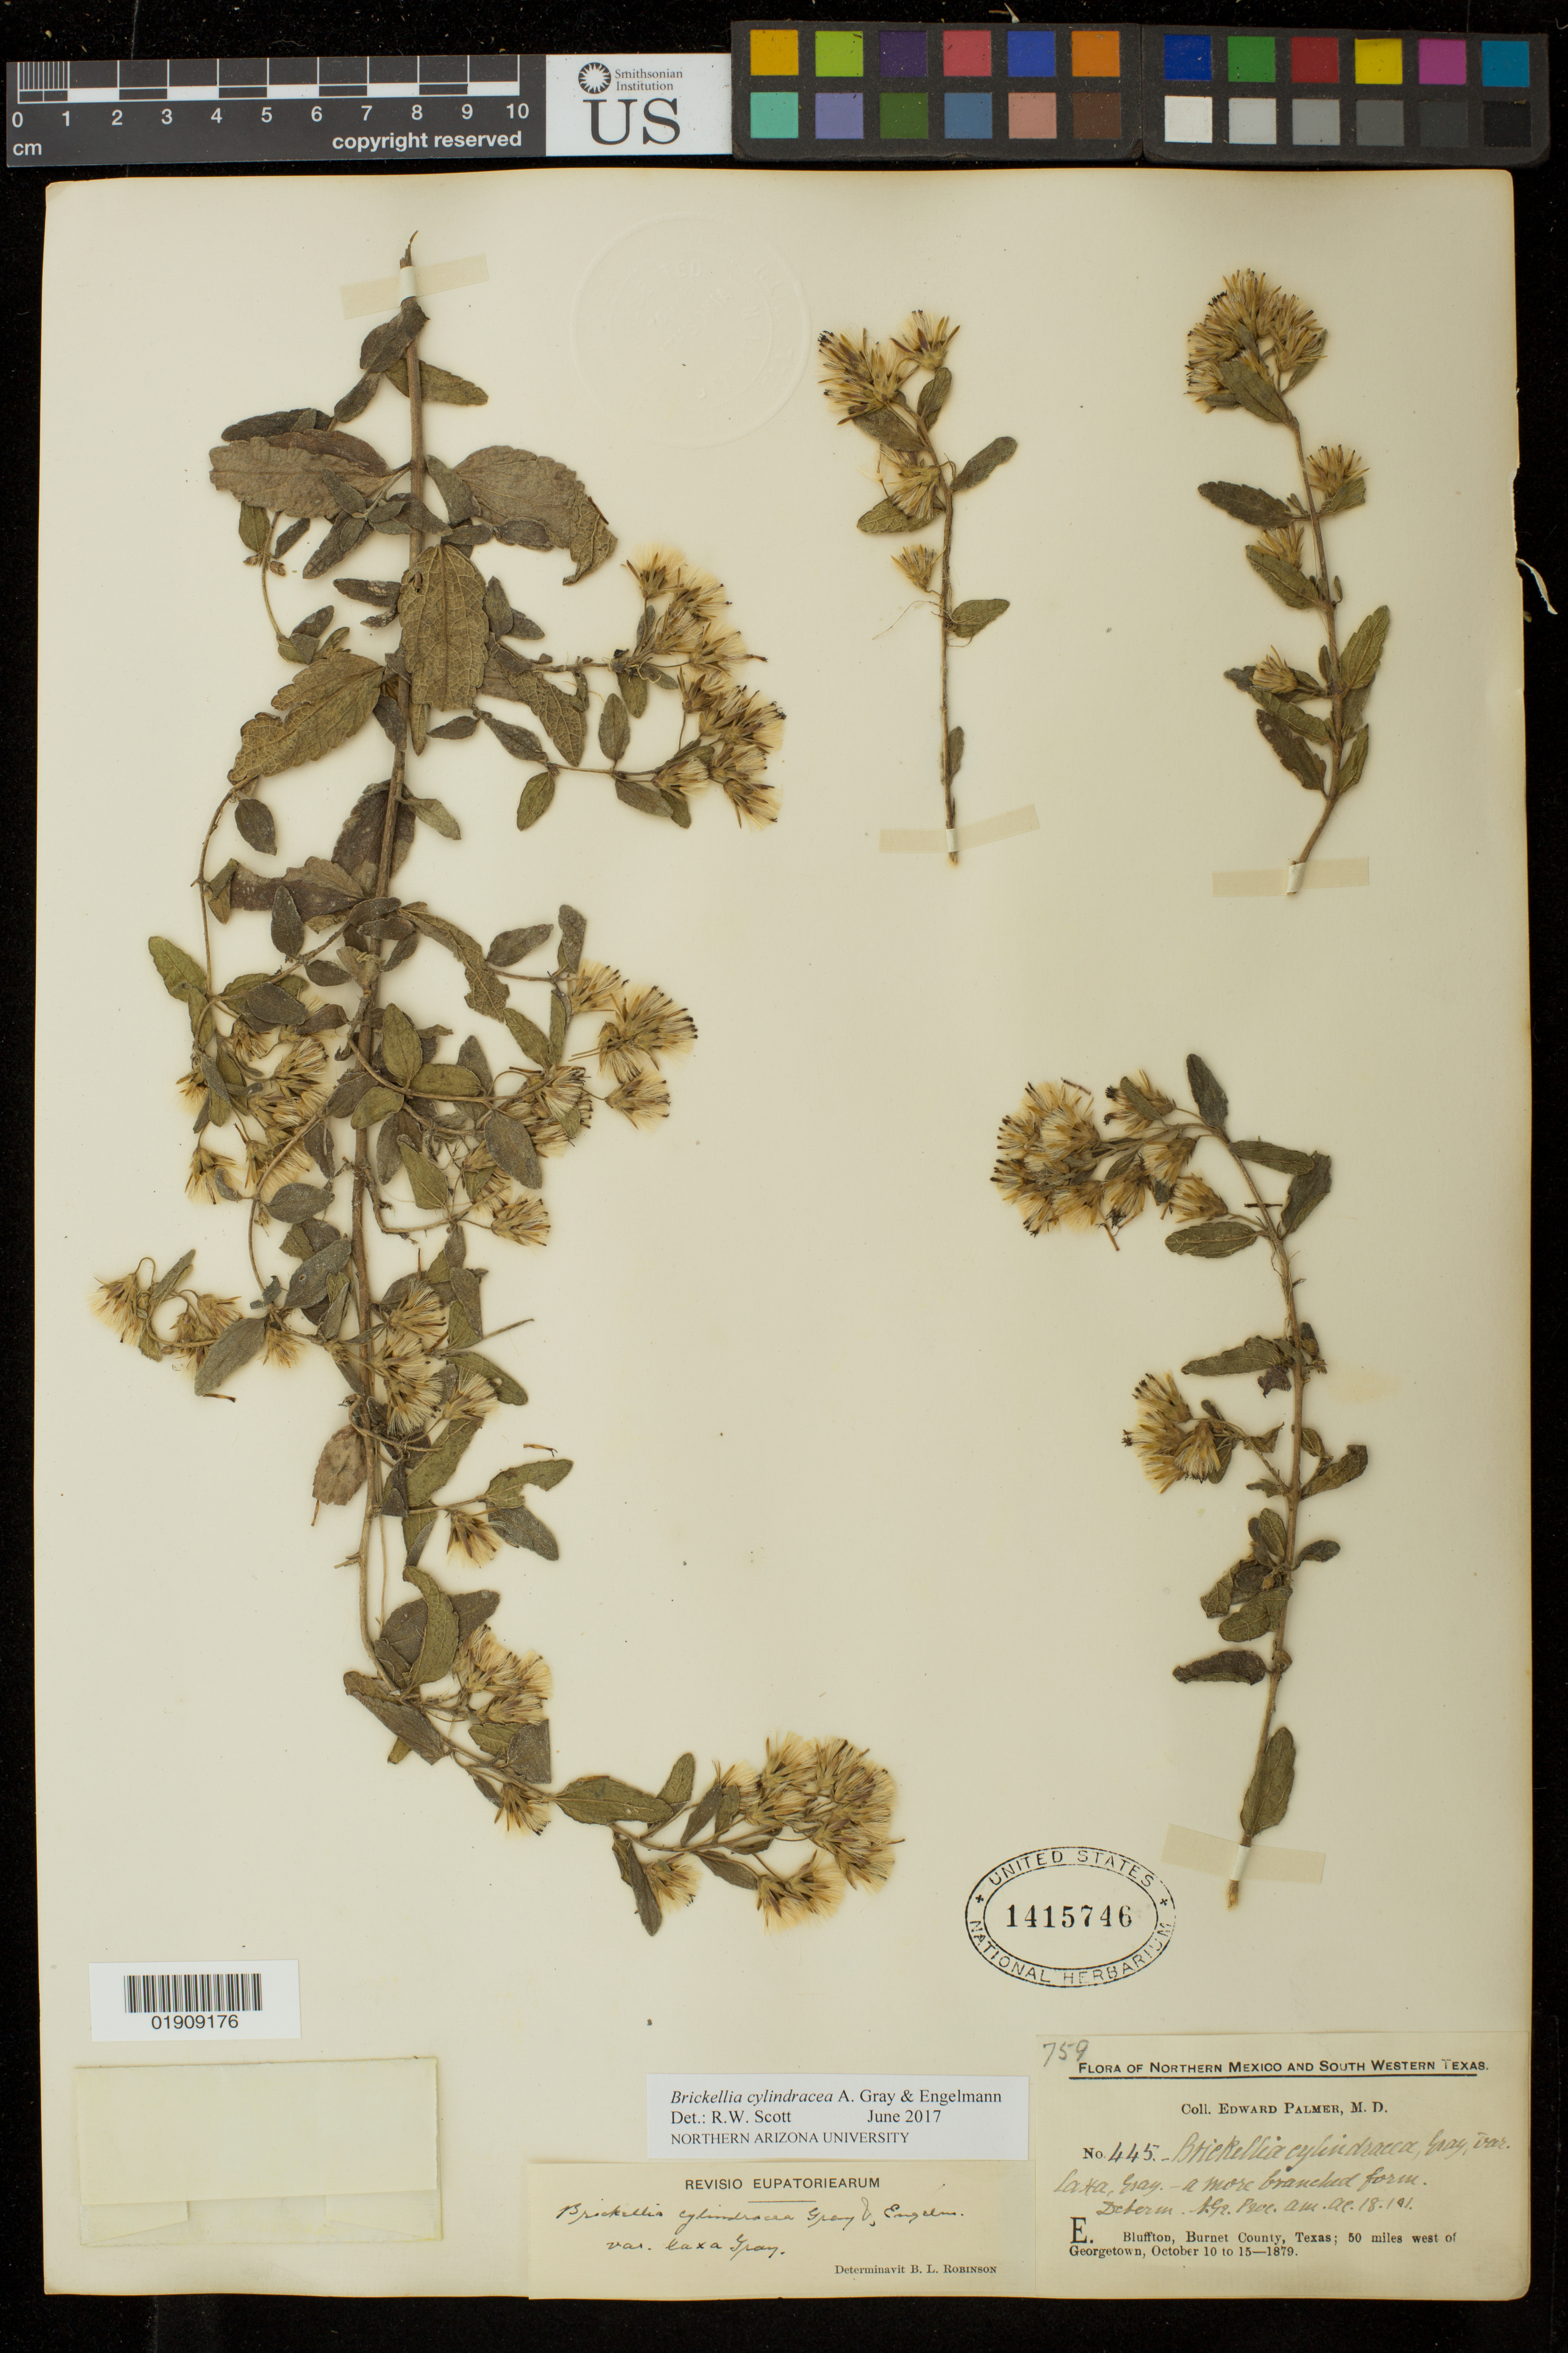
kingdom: Plantae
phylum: Tracheophyta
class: Magnoliopsida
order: Asterales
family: Asteraceae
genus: Brickellia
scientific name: Brickellia cylindracea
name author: A. Gray & Engelm. in A. Gray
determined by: Scott, R. W.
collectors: E. Palmer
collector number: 759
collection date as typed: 10 Oct 1879 to 15 Oct 1879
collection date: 1879-10-10/1879-10-15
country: United States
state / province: Texas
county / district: Burnet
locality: Bluffton; 50 miles west of Georgetown.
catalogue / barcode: US 1415746